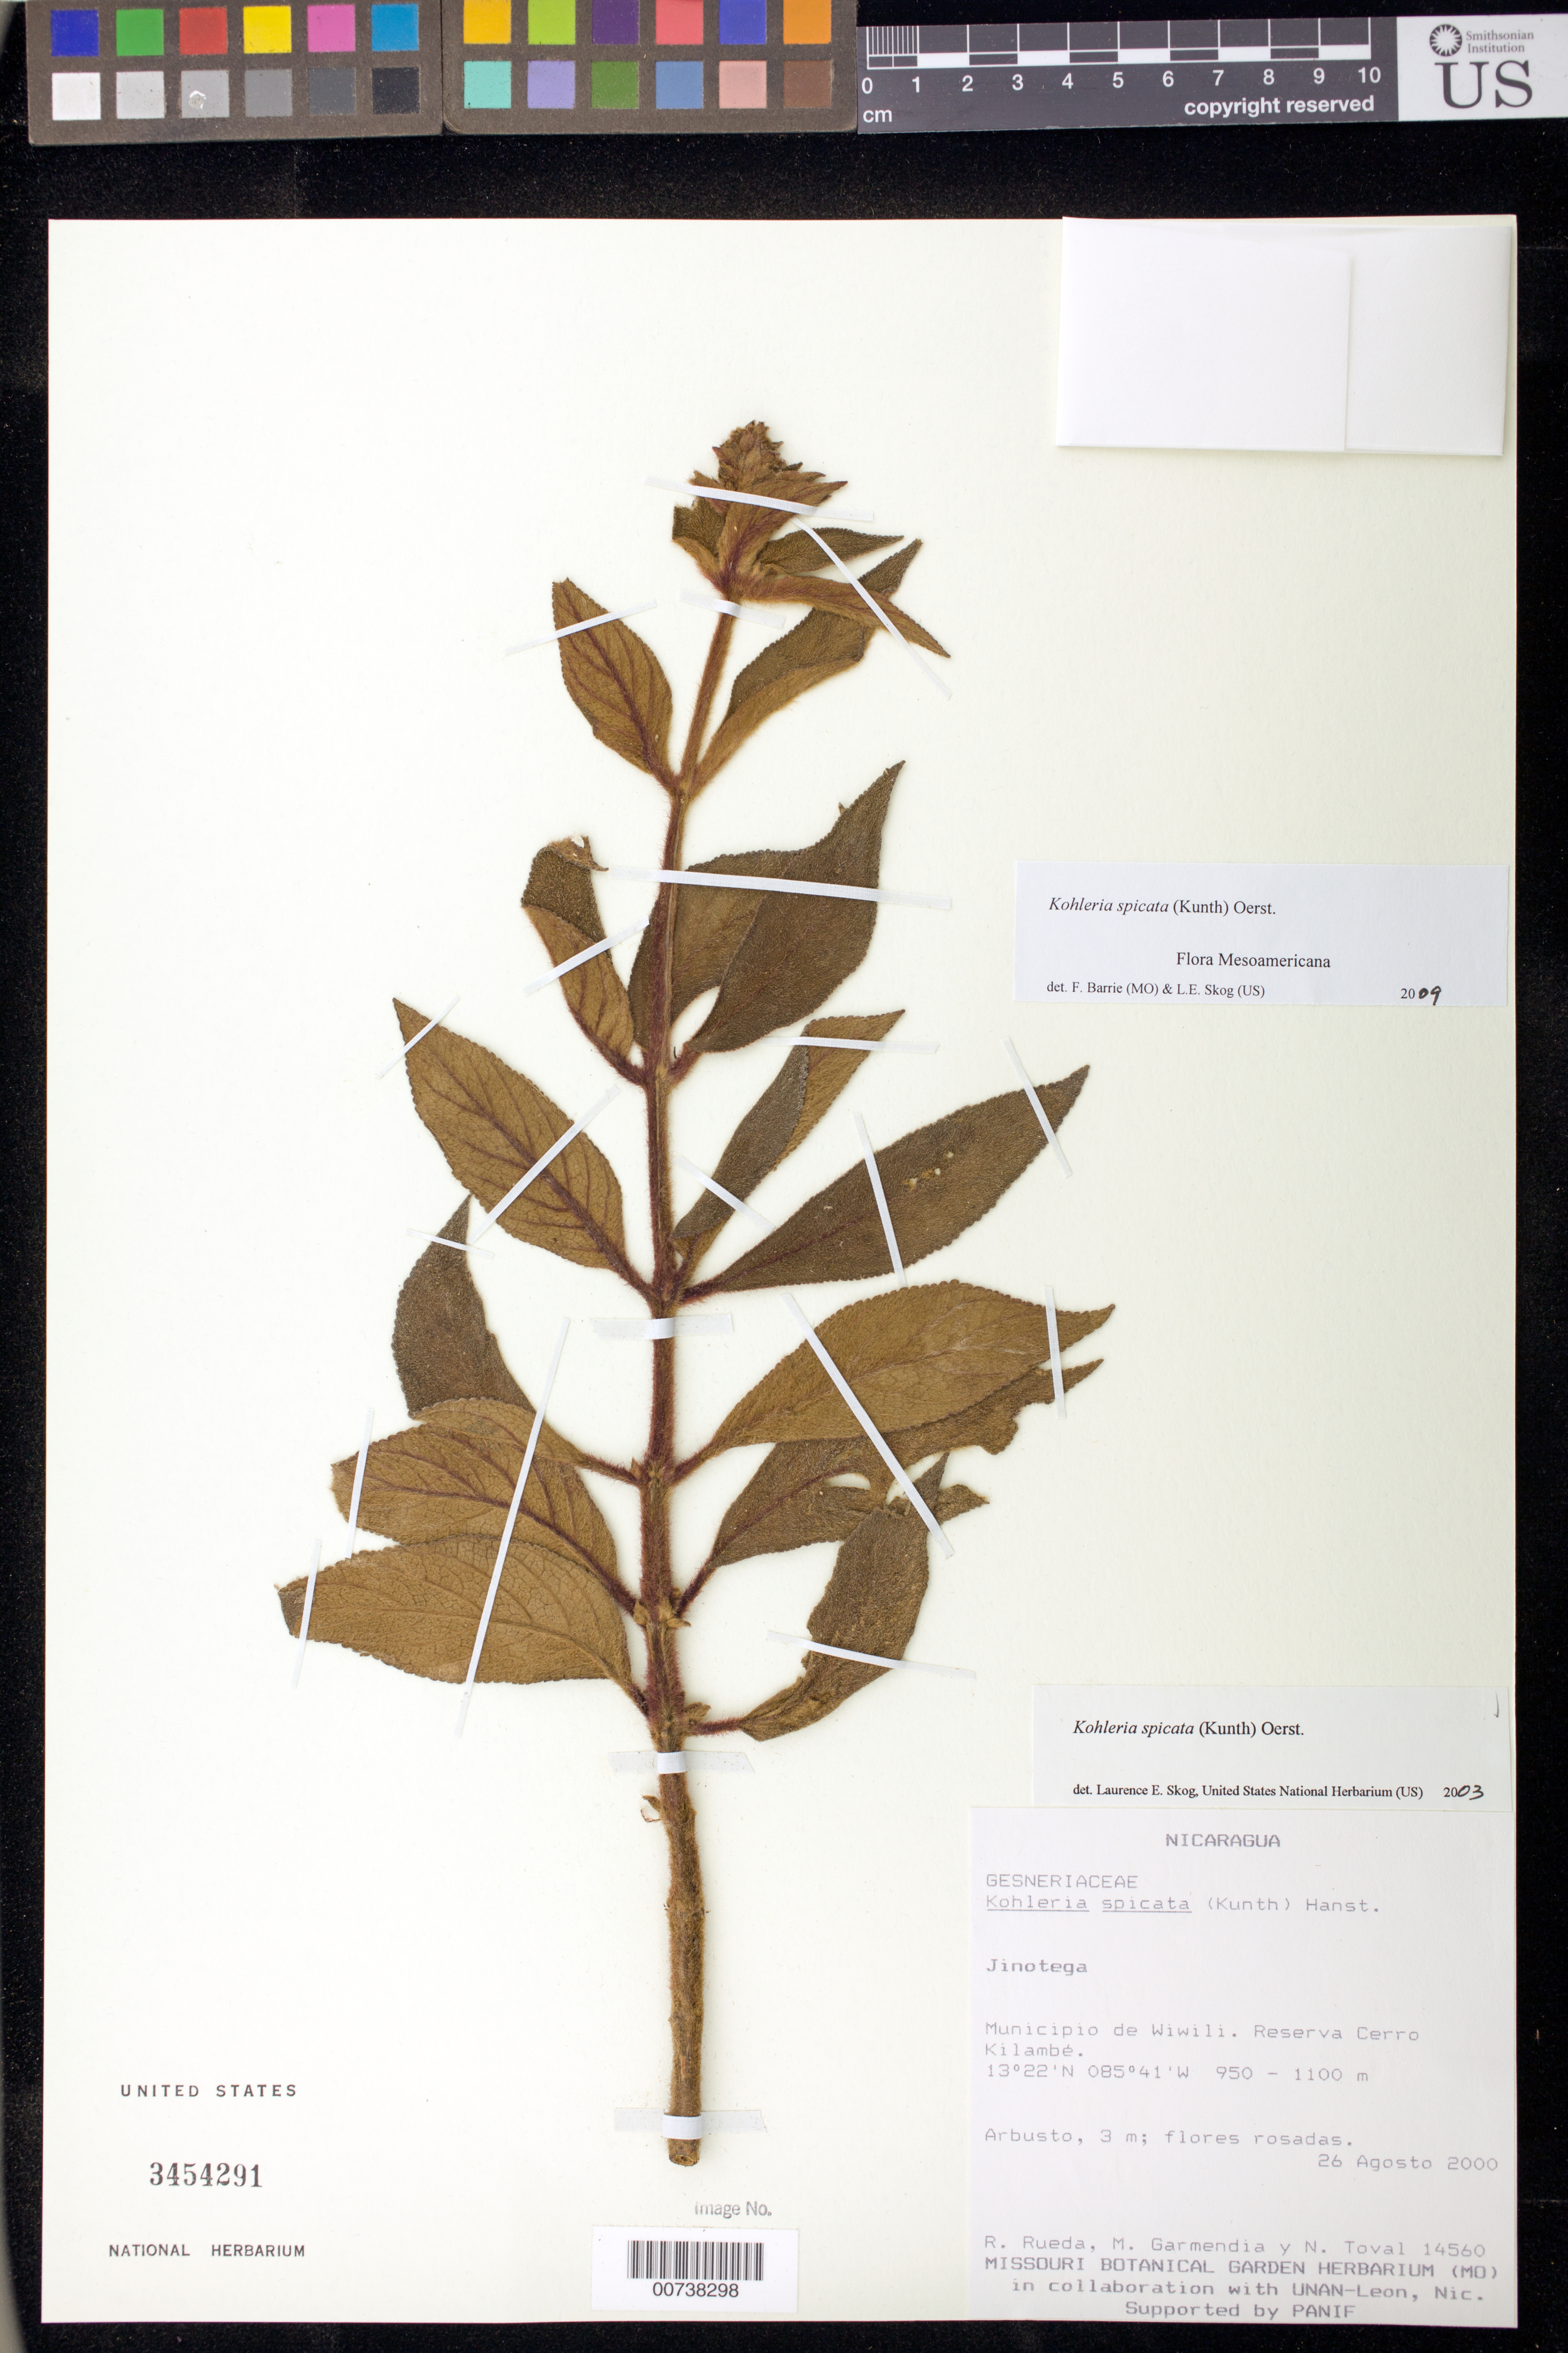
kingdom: Plantae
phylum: Tracheophyta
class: Magnoliopsida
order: Lamiales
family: Gesneriaceae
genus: Kohleria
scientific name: Kohleria spicata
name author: (Kunth) Oerst.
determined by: Skog, Laurence E.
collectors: R. Rueda, M. Garmendia & N. Toval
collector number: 14560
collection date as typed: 26 Aug 2000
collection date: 2000-08-26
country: Nicaragua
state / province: Jinotega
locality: Mpio. de Wiwili, Reserva Cerro Kilambé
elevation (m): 950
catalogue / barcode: US 3454291